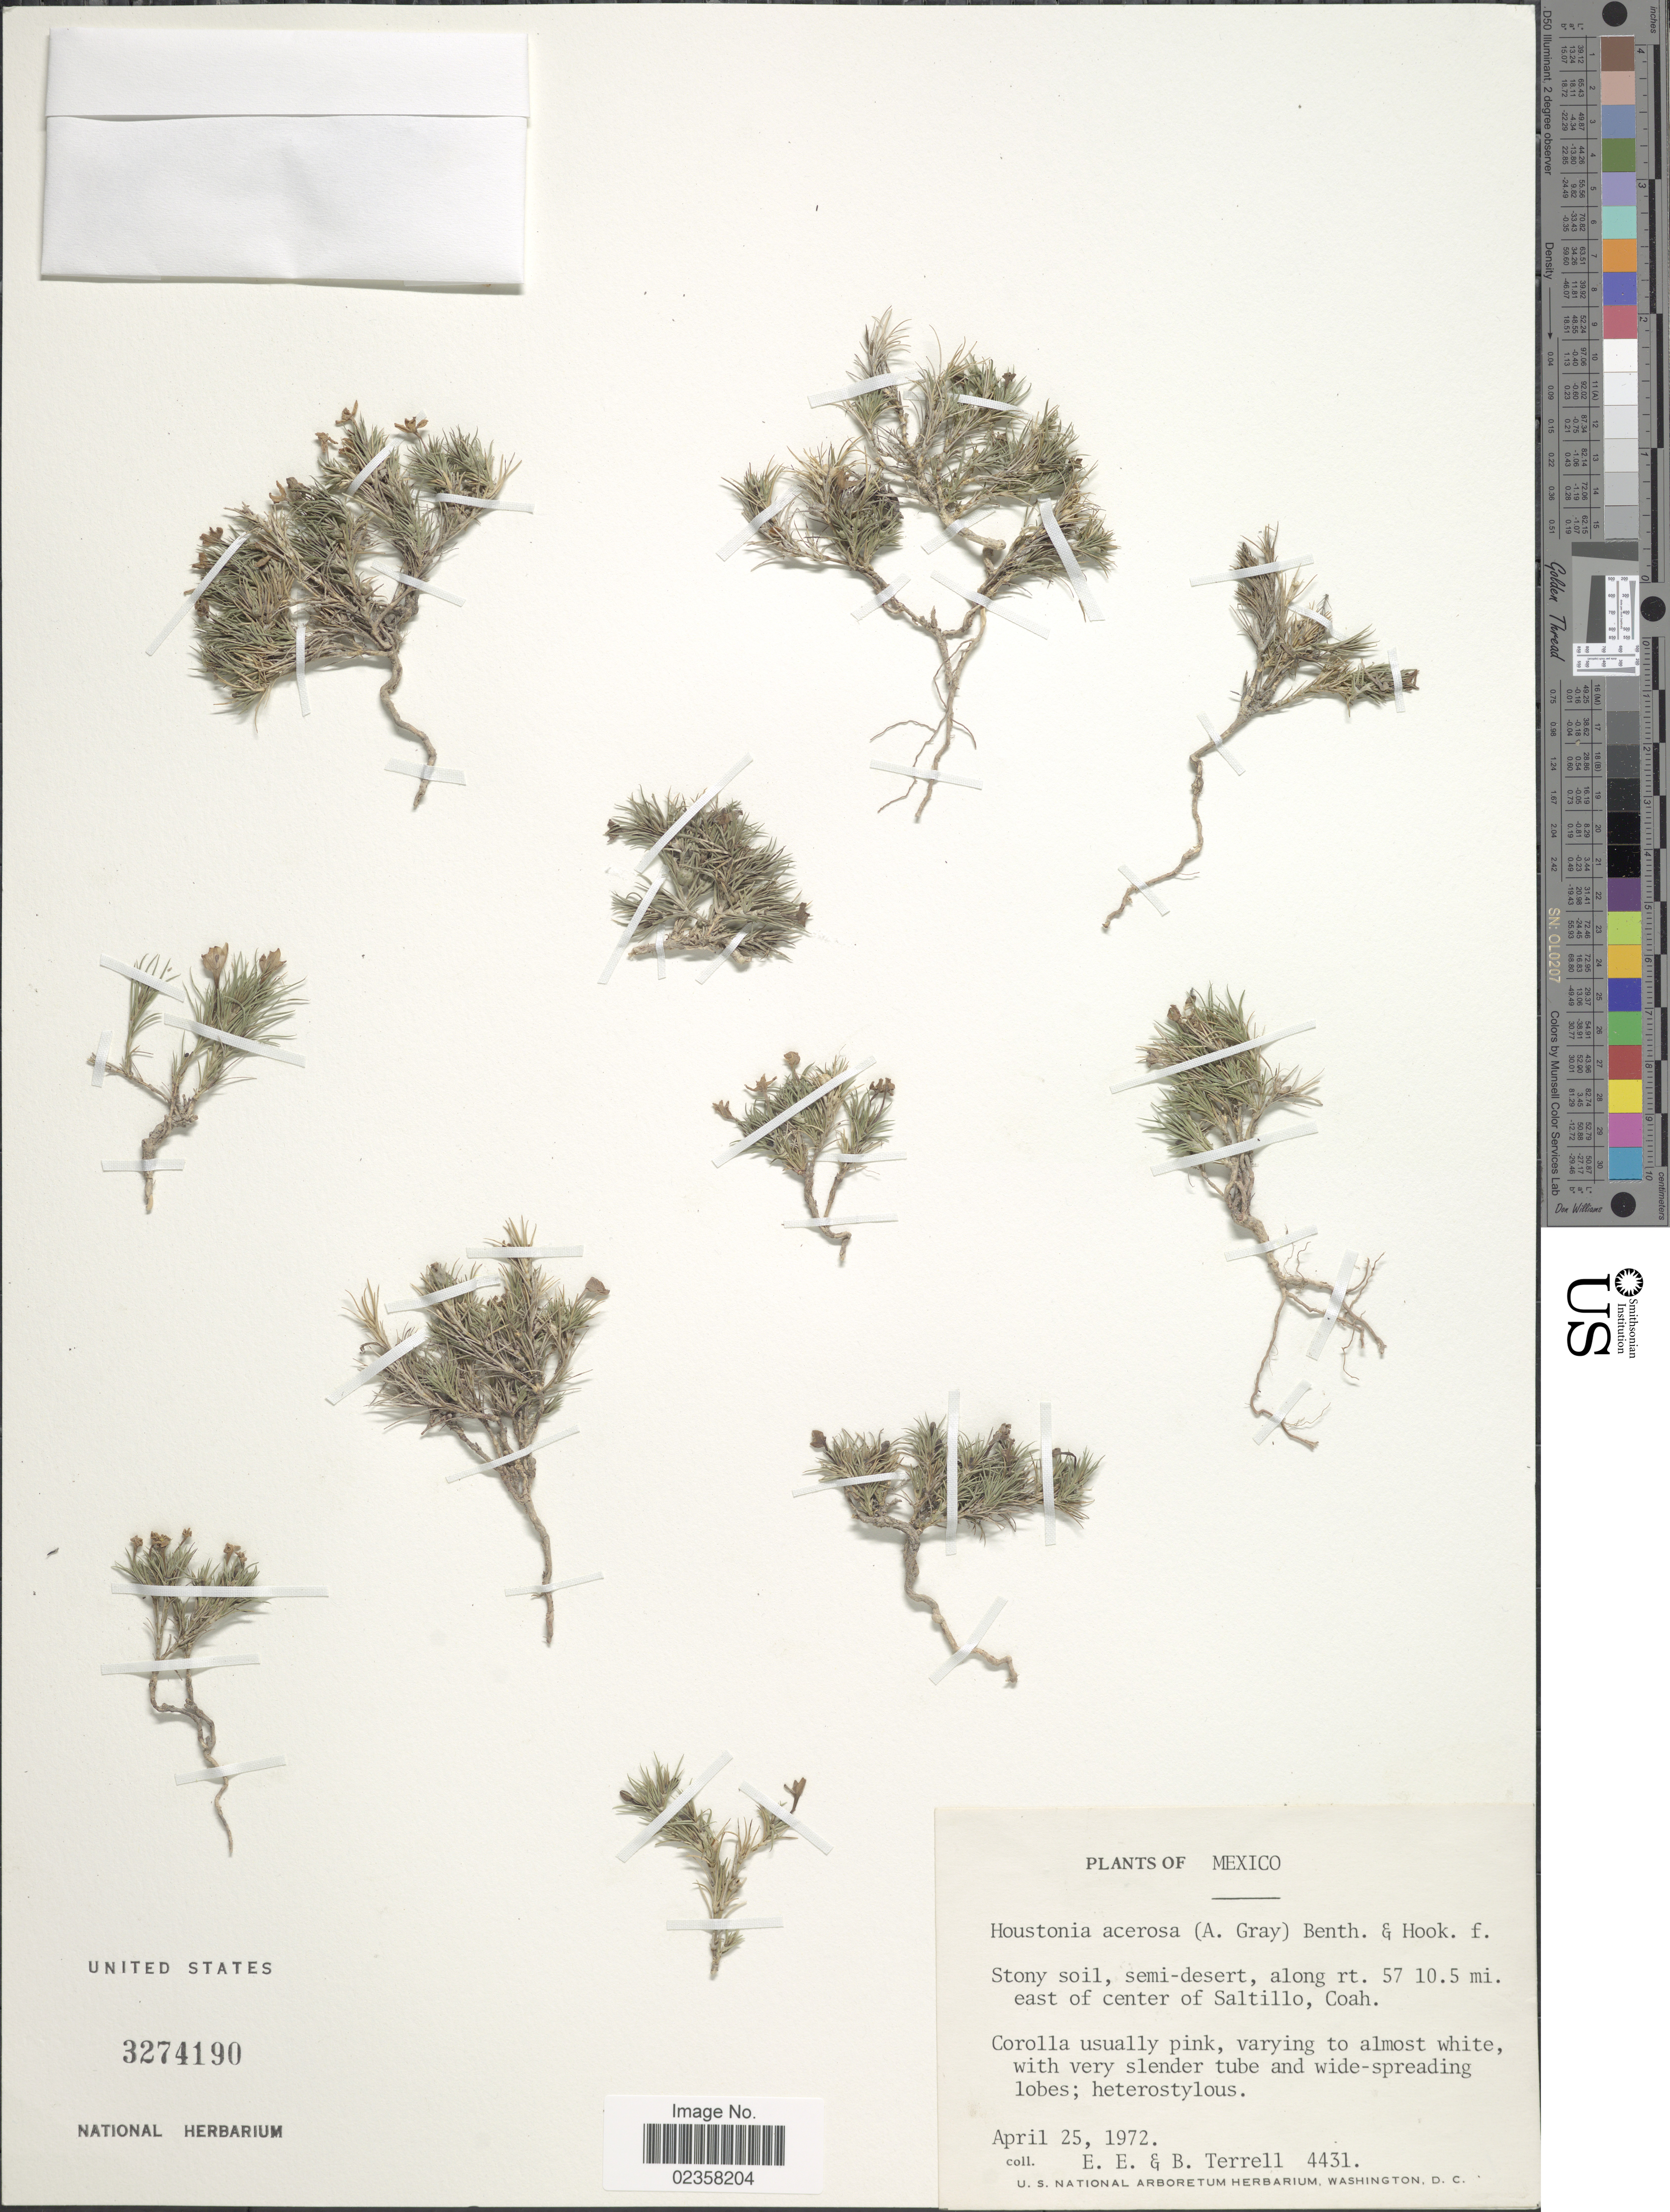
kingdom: Plantae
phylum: Tracheophyta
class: Magnoliopsida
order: Gentianales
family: Rubiaceae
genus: Houstonia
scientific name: Houstonia acerosa var. acerosa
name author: (A. Gray) Benth. & Hook. f.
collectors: E. E. Terrell & B. Terrell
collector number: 4431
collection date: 1972-04-25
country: Mexico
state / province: Coahuila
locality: Semi-desert, along rt. 57 10.5 mi. east of center of Saltillo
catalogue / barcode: US 3274190